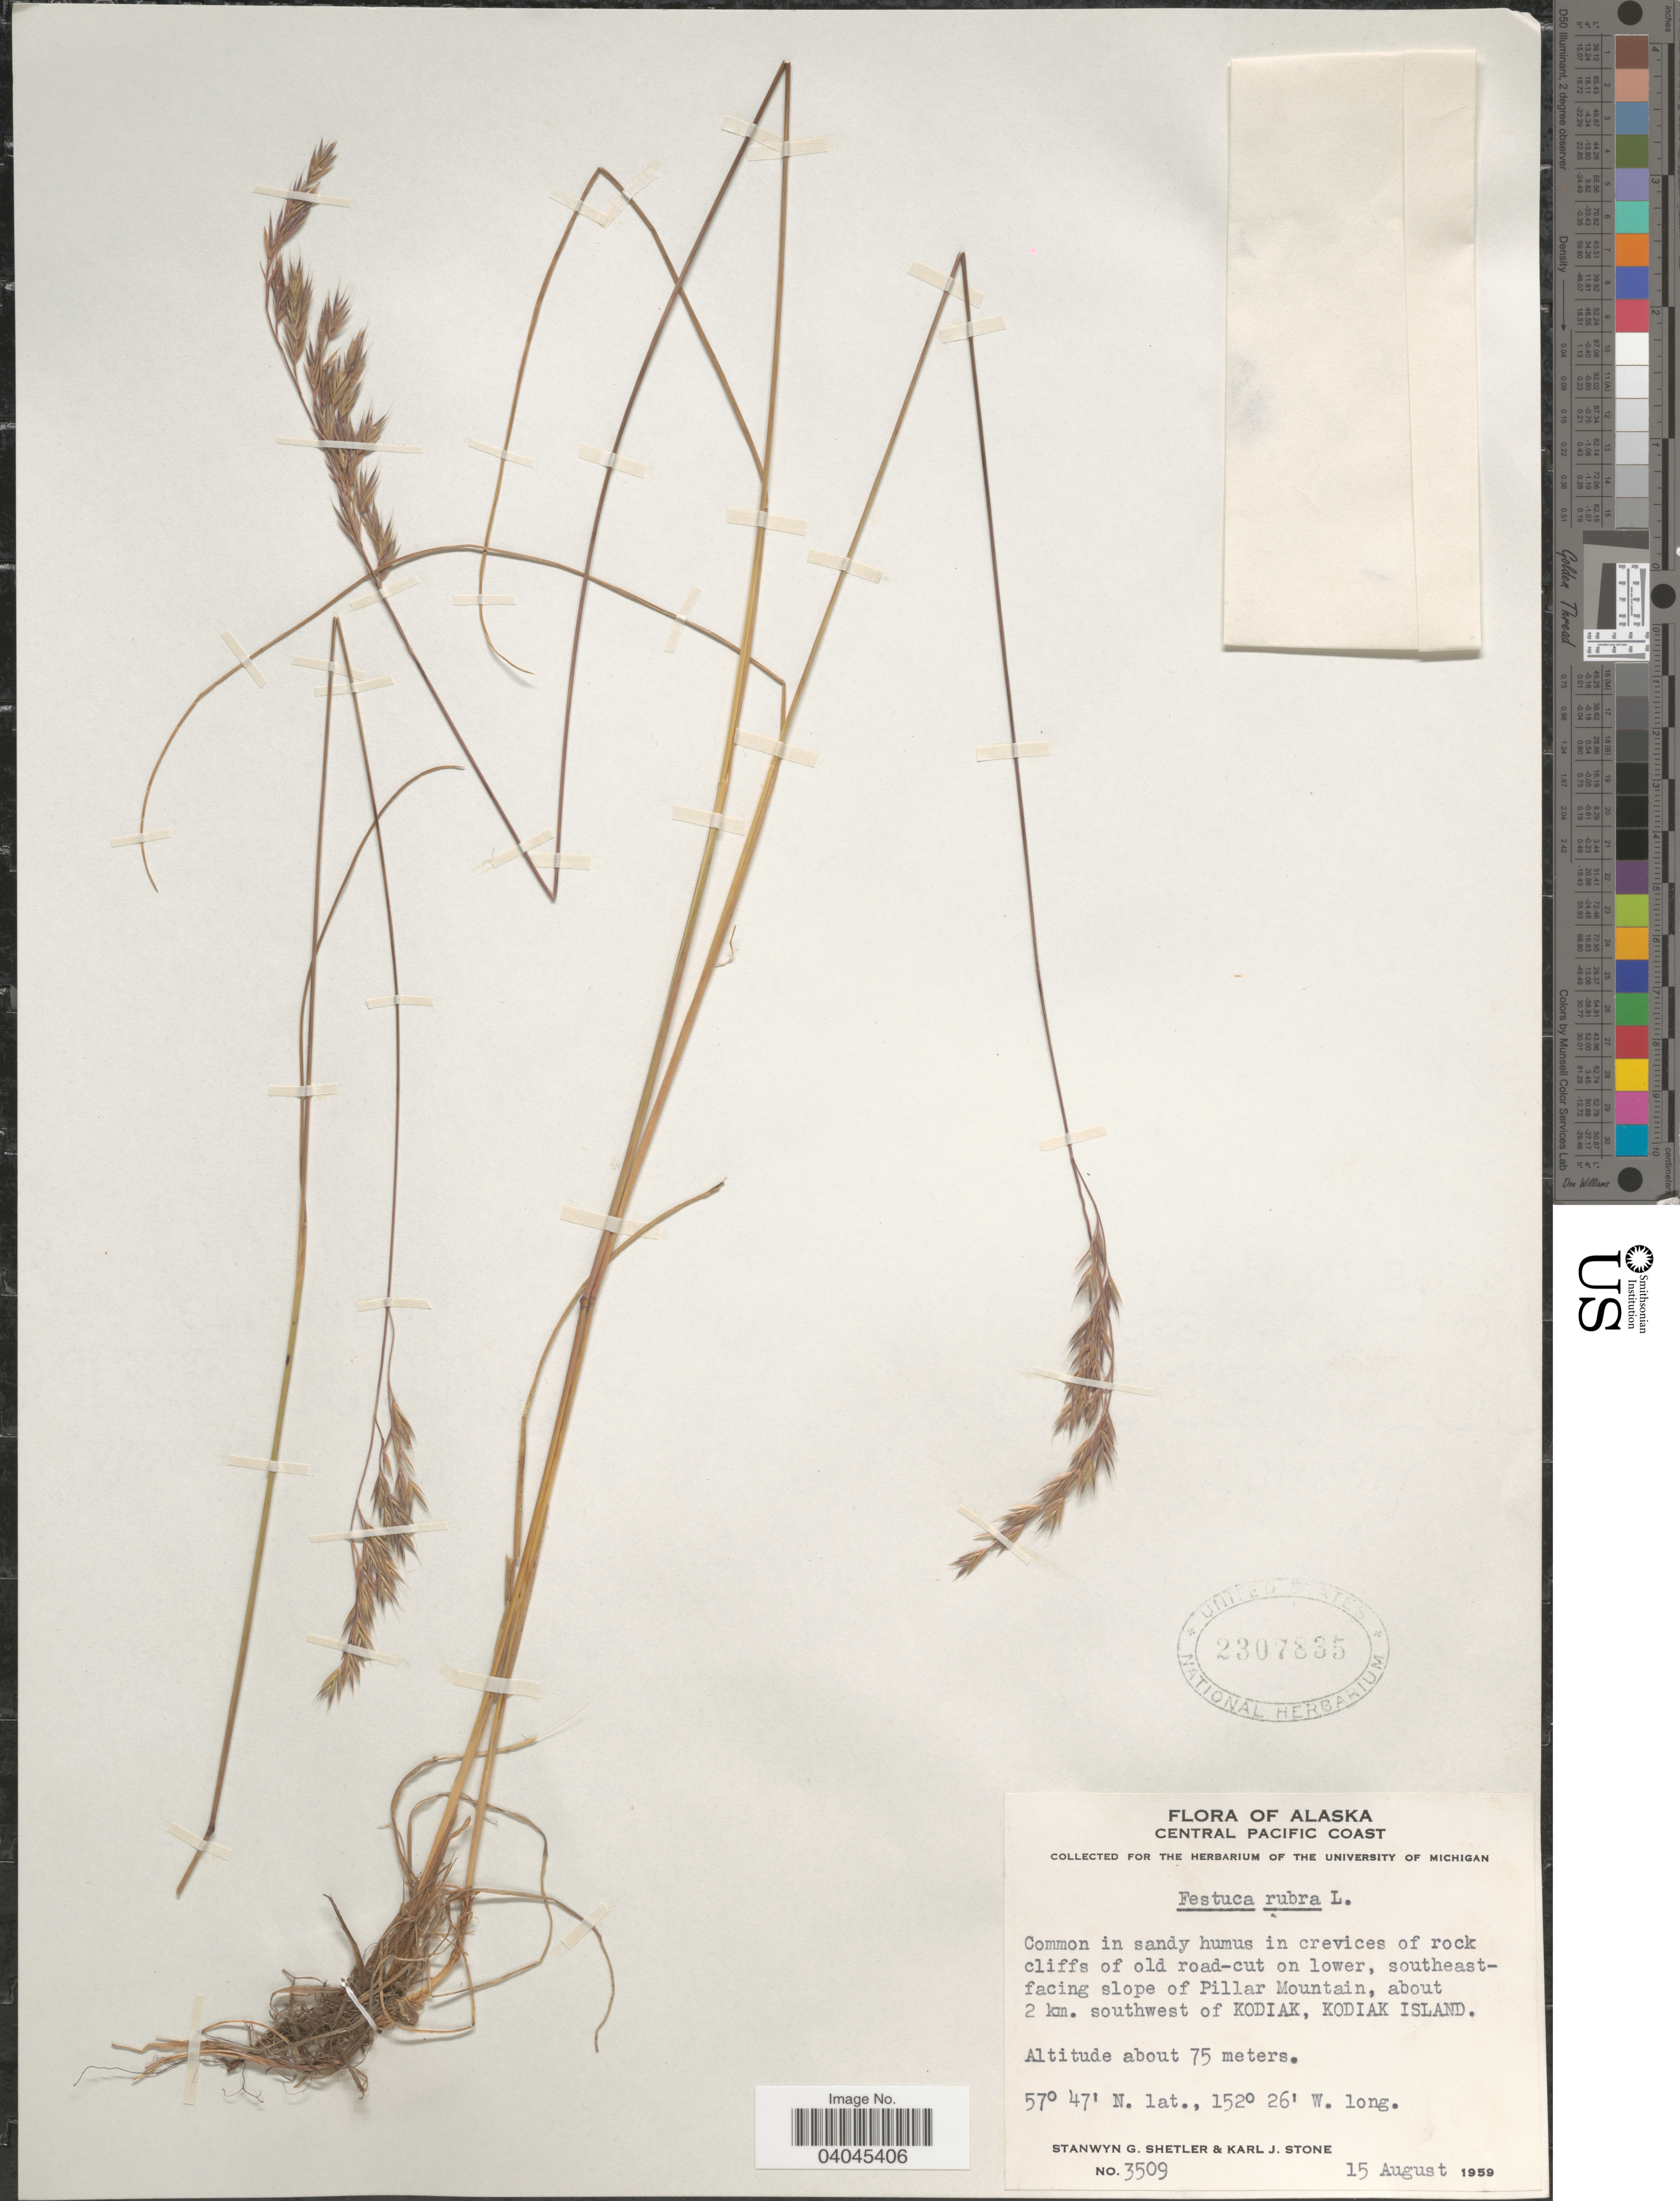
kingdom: Plantae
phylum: Tracheophyta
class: Liliopsida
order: Poales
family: Poaceae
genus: Festuca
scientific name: Festuca rubra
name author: L.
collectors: S. Shetler & K. J. Stone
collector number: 3509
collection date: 1959-08-15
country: United States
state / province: Alaska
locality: Central Pacific Coast. Common in sandy humus in crevices of rock cliffs of old road-cut on lower, southeast-facing slope of Pillar Mountain, about 2 km. southwest of Kodiak, Kodiak Island.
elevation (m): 75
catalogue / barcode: US 2307835